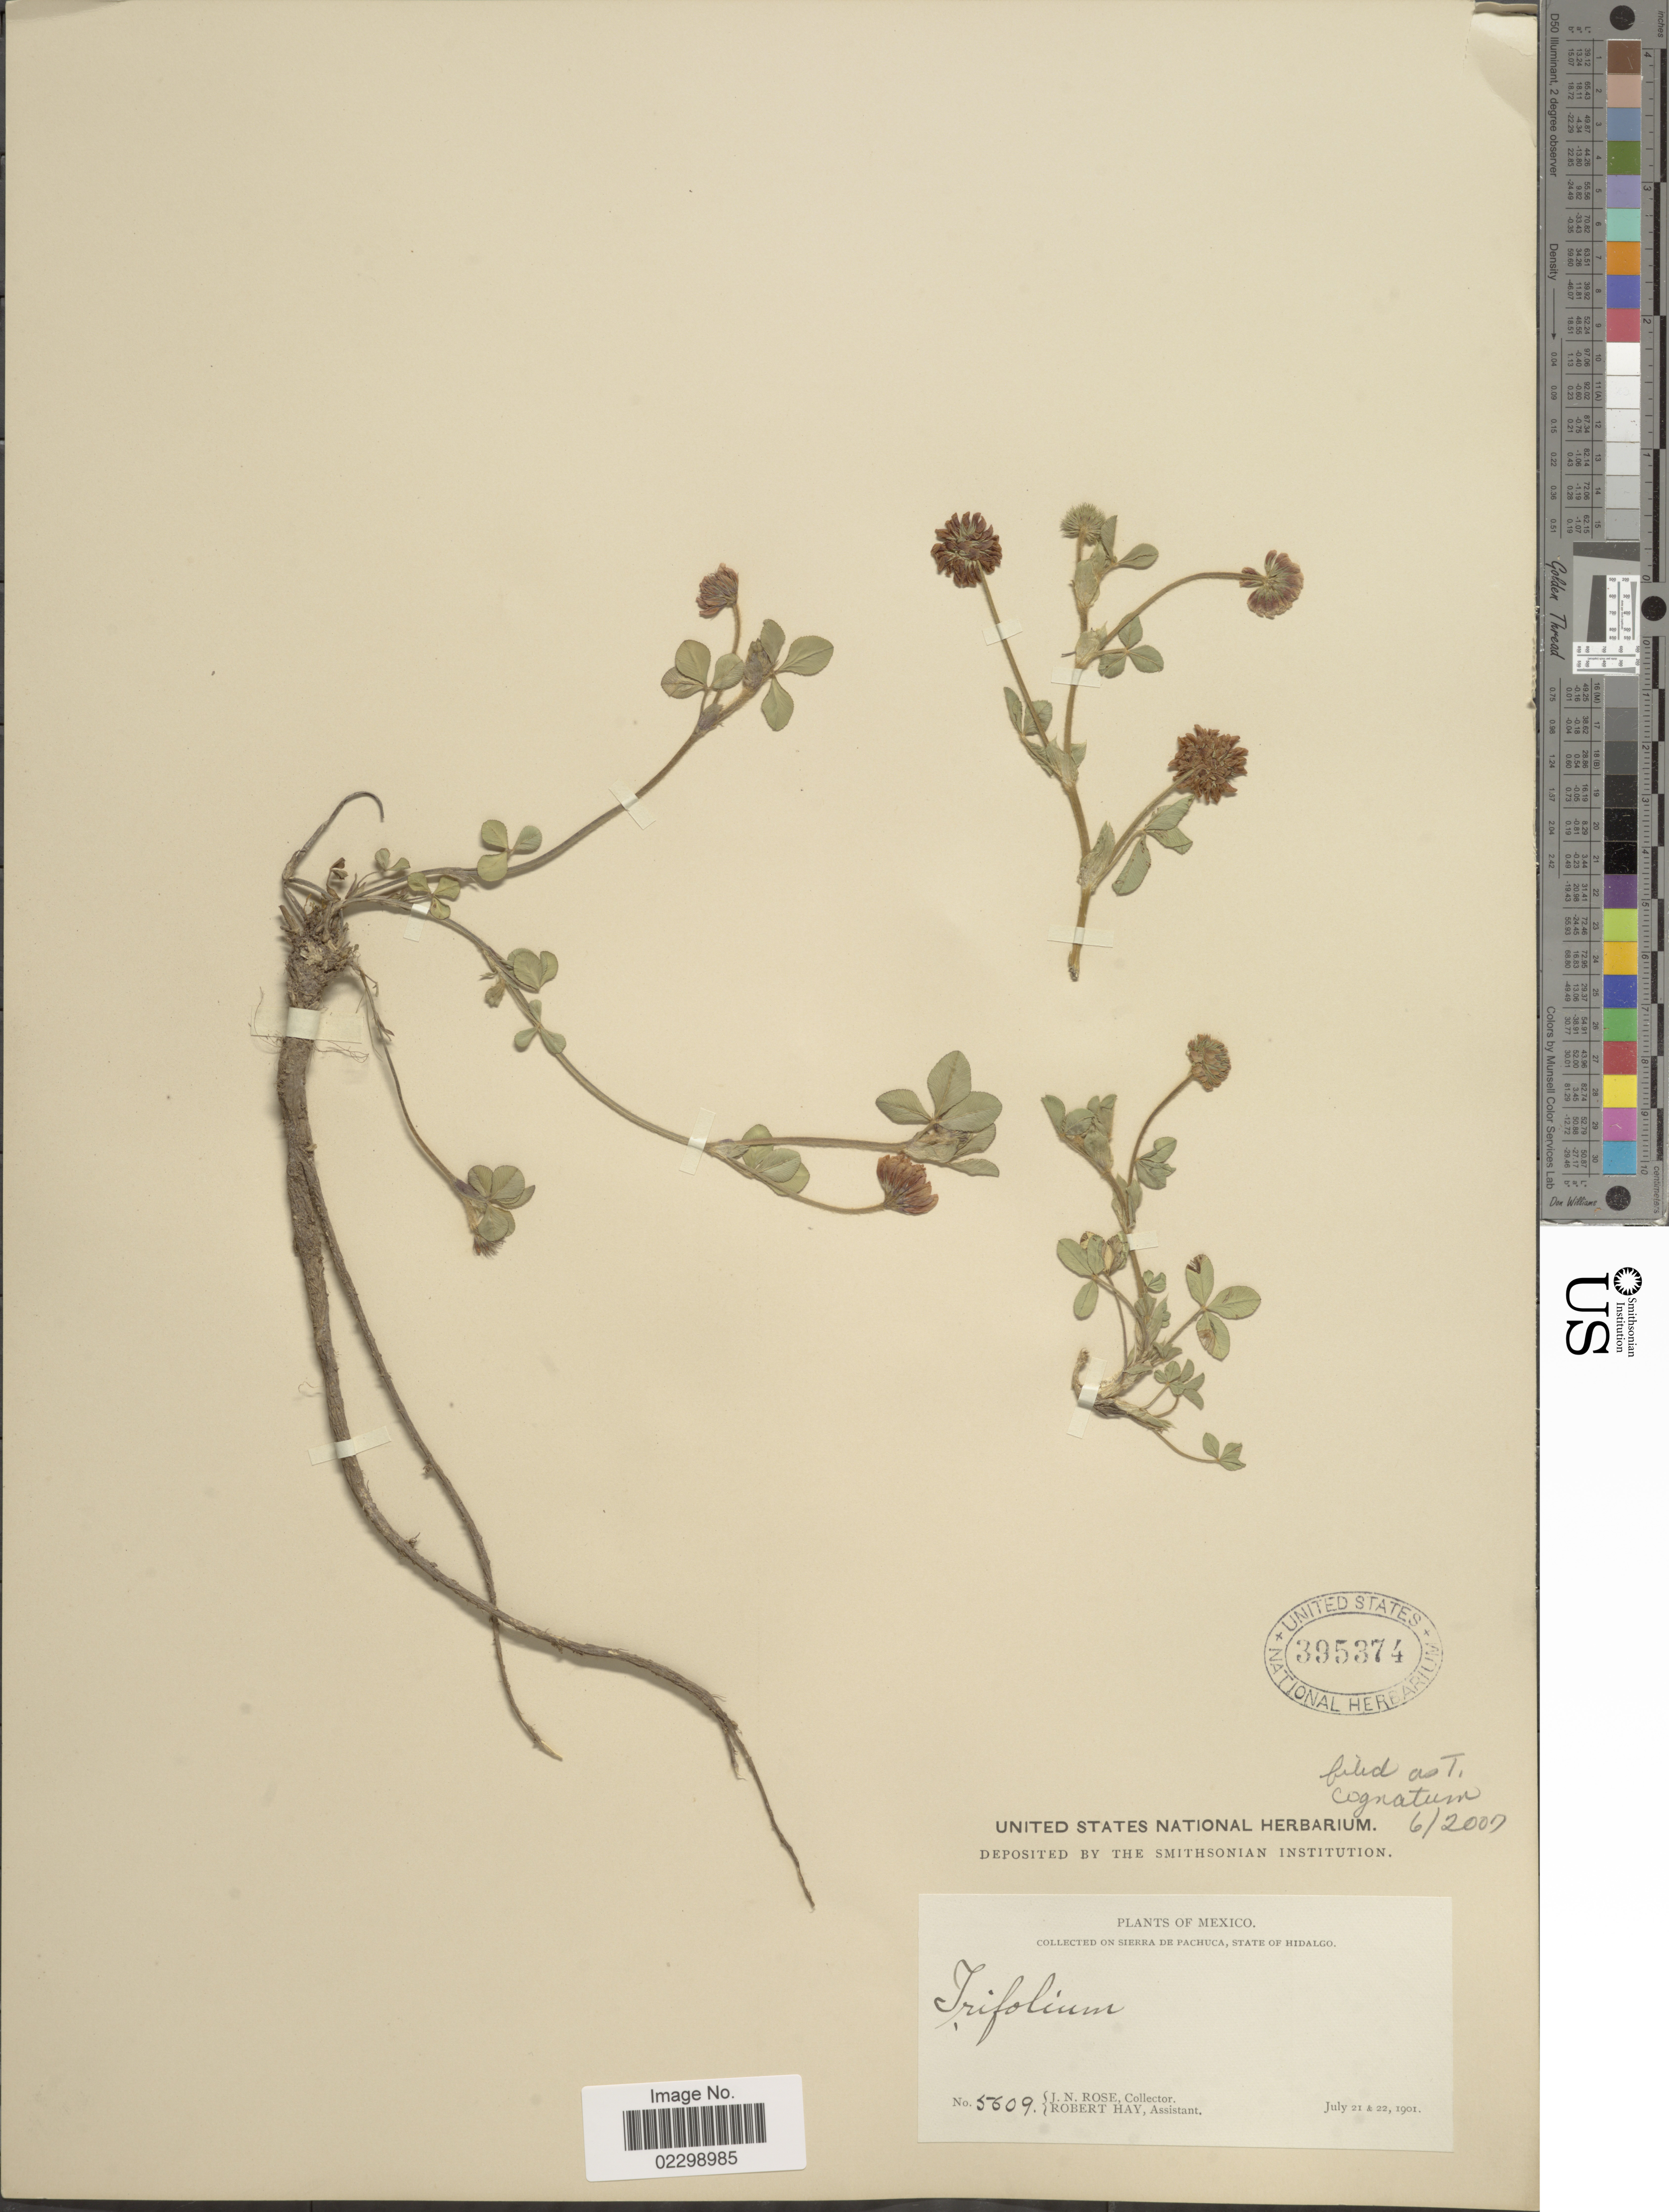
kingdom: Plantae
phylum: Tracheophyta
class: Magnoliopsida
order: Fabales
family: Fabaceae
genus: Trifolium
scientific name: Trifolium cognatum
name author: House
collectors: J. N. Rose & R. H. Hay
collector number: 5609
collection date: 1901-07-21/1901-07-22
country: Mexico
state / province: Hidalgo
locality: Sierra de Pachuca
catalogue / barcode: US 395374